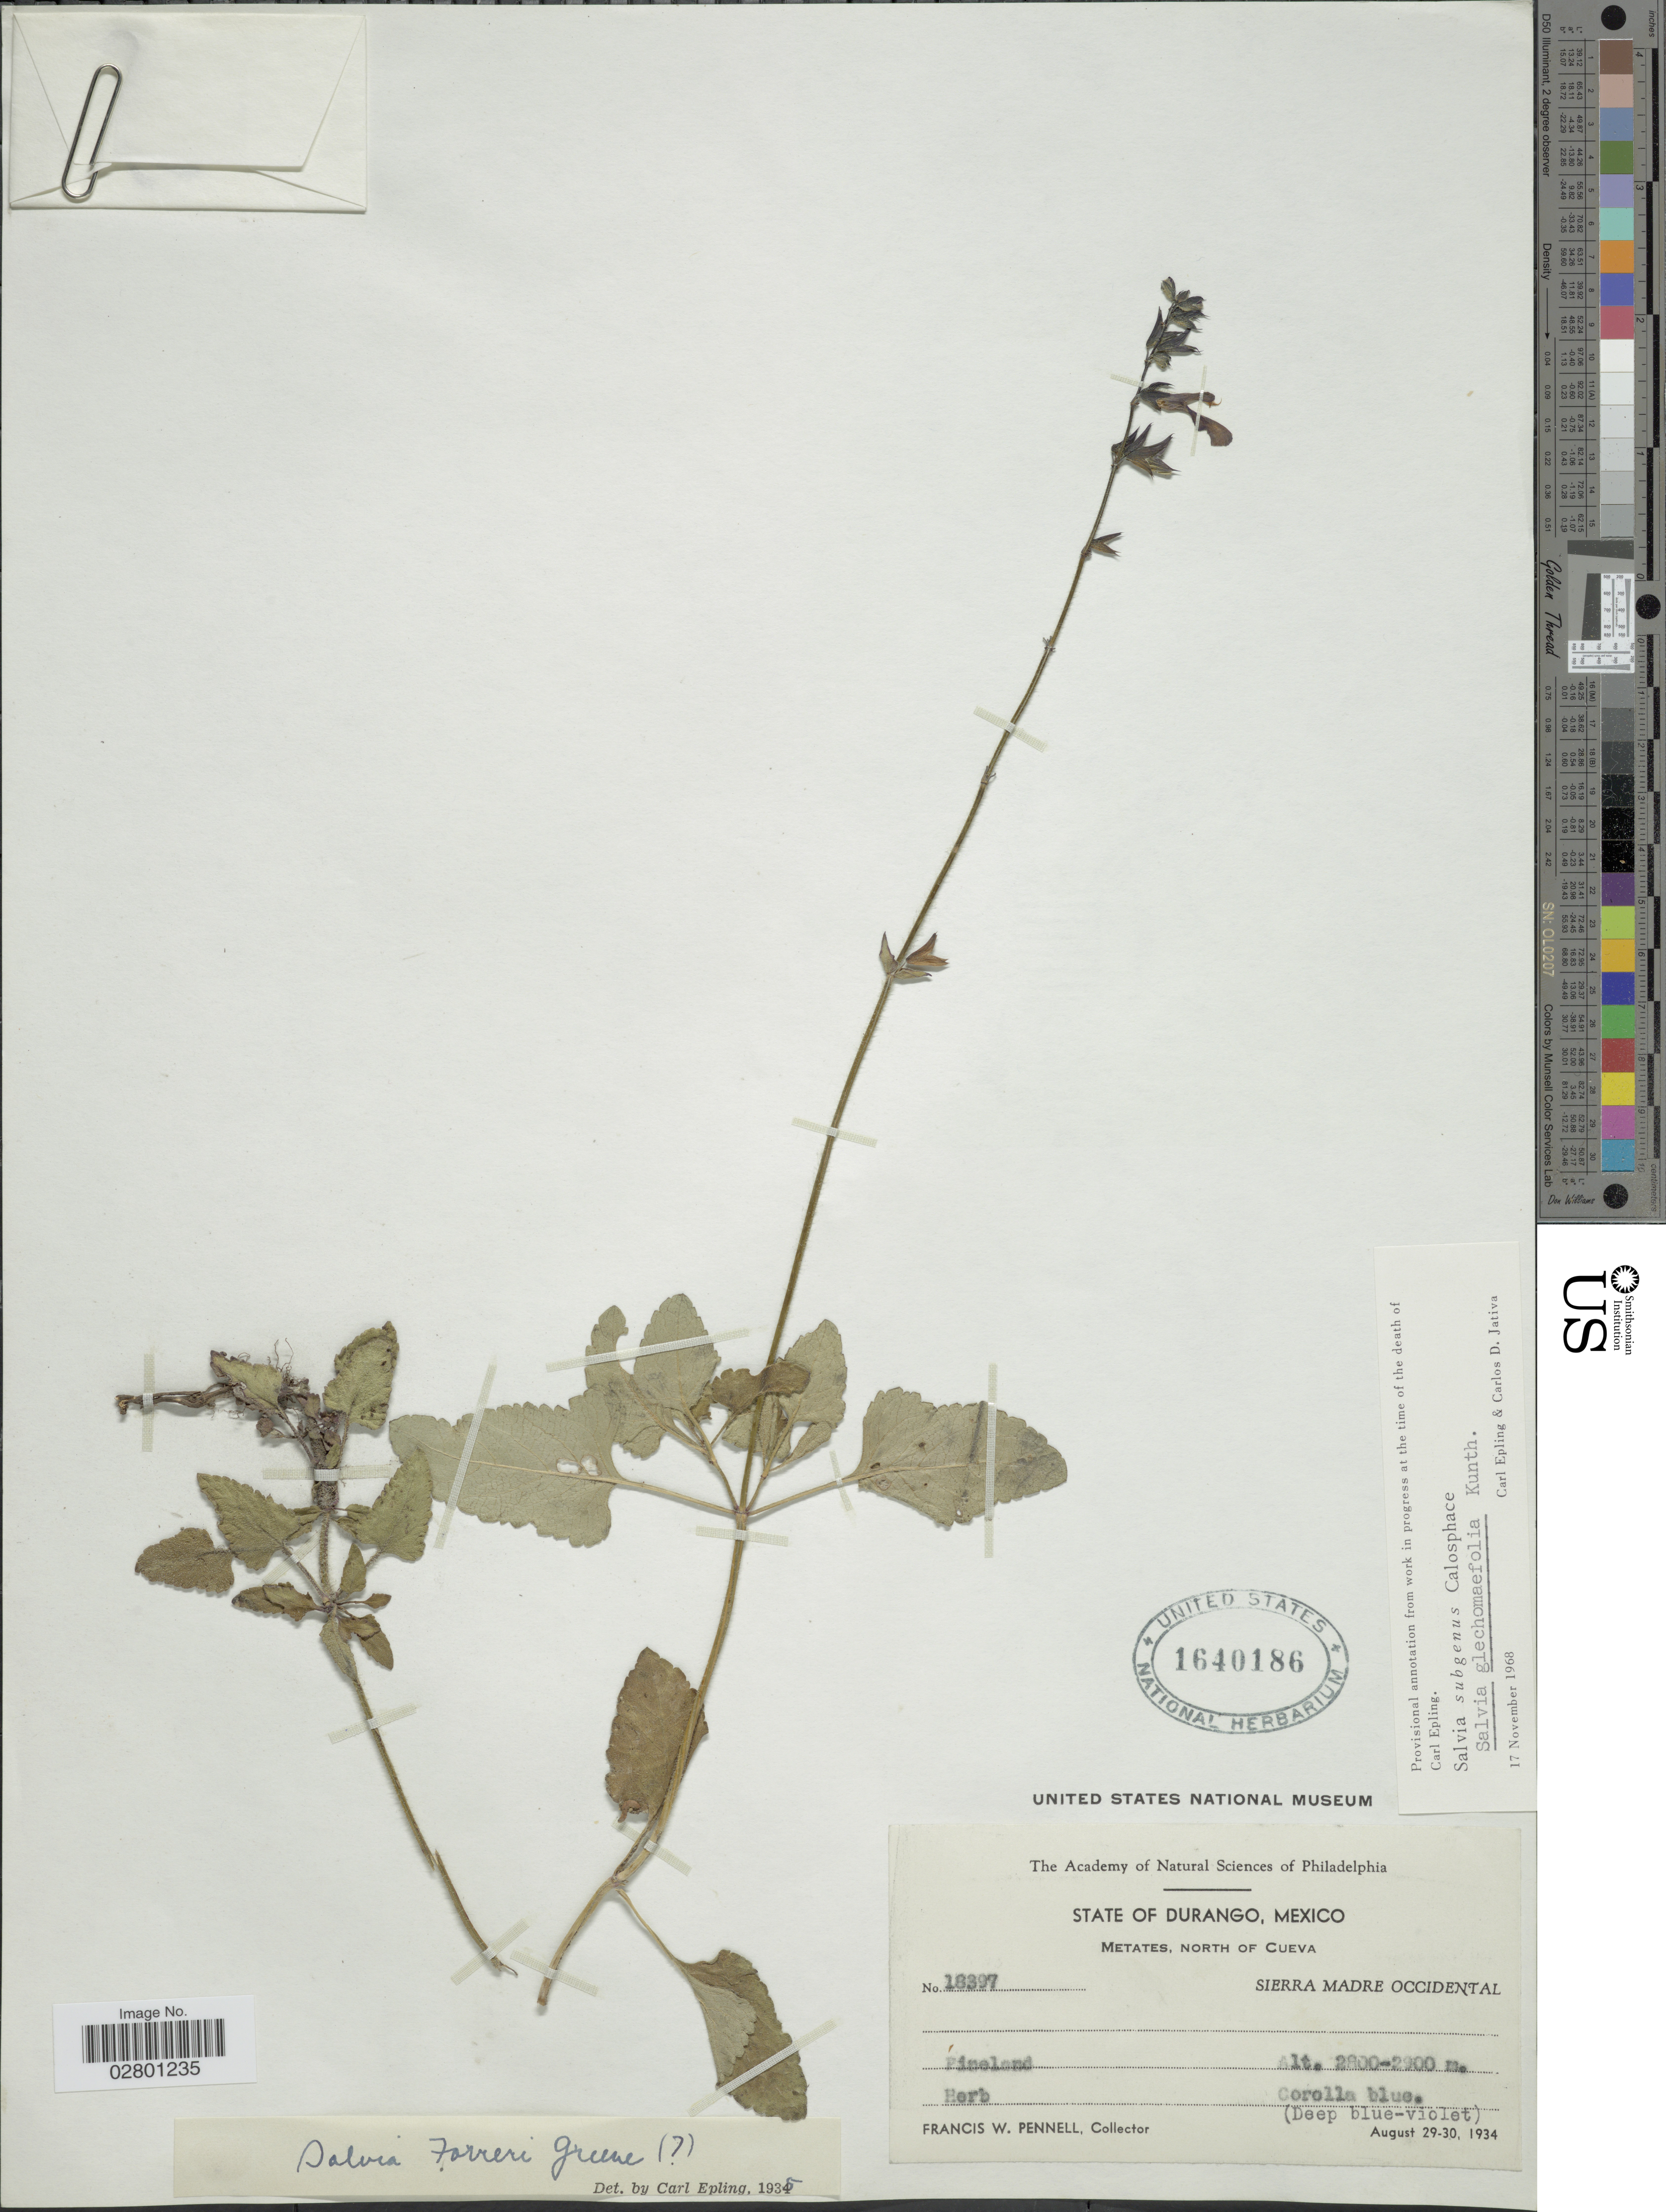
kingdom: Plantae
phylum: Tracheophyta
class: Magnoliopsida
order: Lamiales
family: Lamiaceae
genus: Salvia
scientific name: Salvia glechomaefolia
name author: Kunth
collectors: F. W. Pennell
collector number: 18397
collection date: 1934-08-29/1934-08-30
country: Mexico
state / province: Durango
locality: Metates, North of Cueva. Sierra Madre Occidental.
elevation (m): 2800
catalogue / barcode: US 1640186